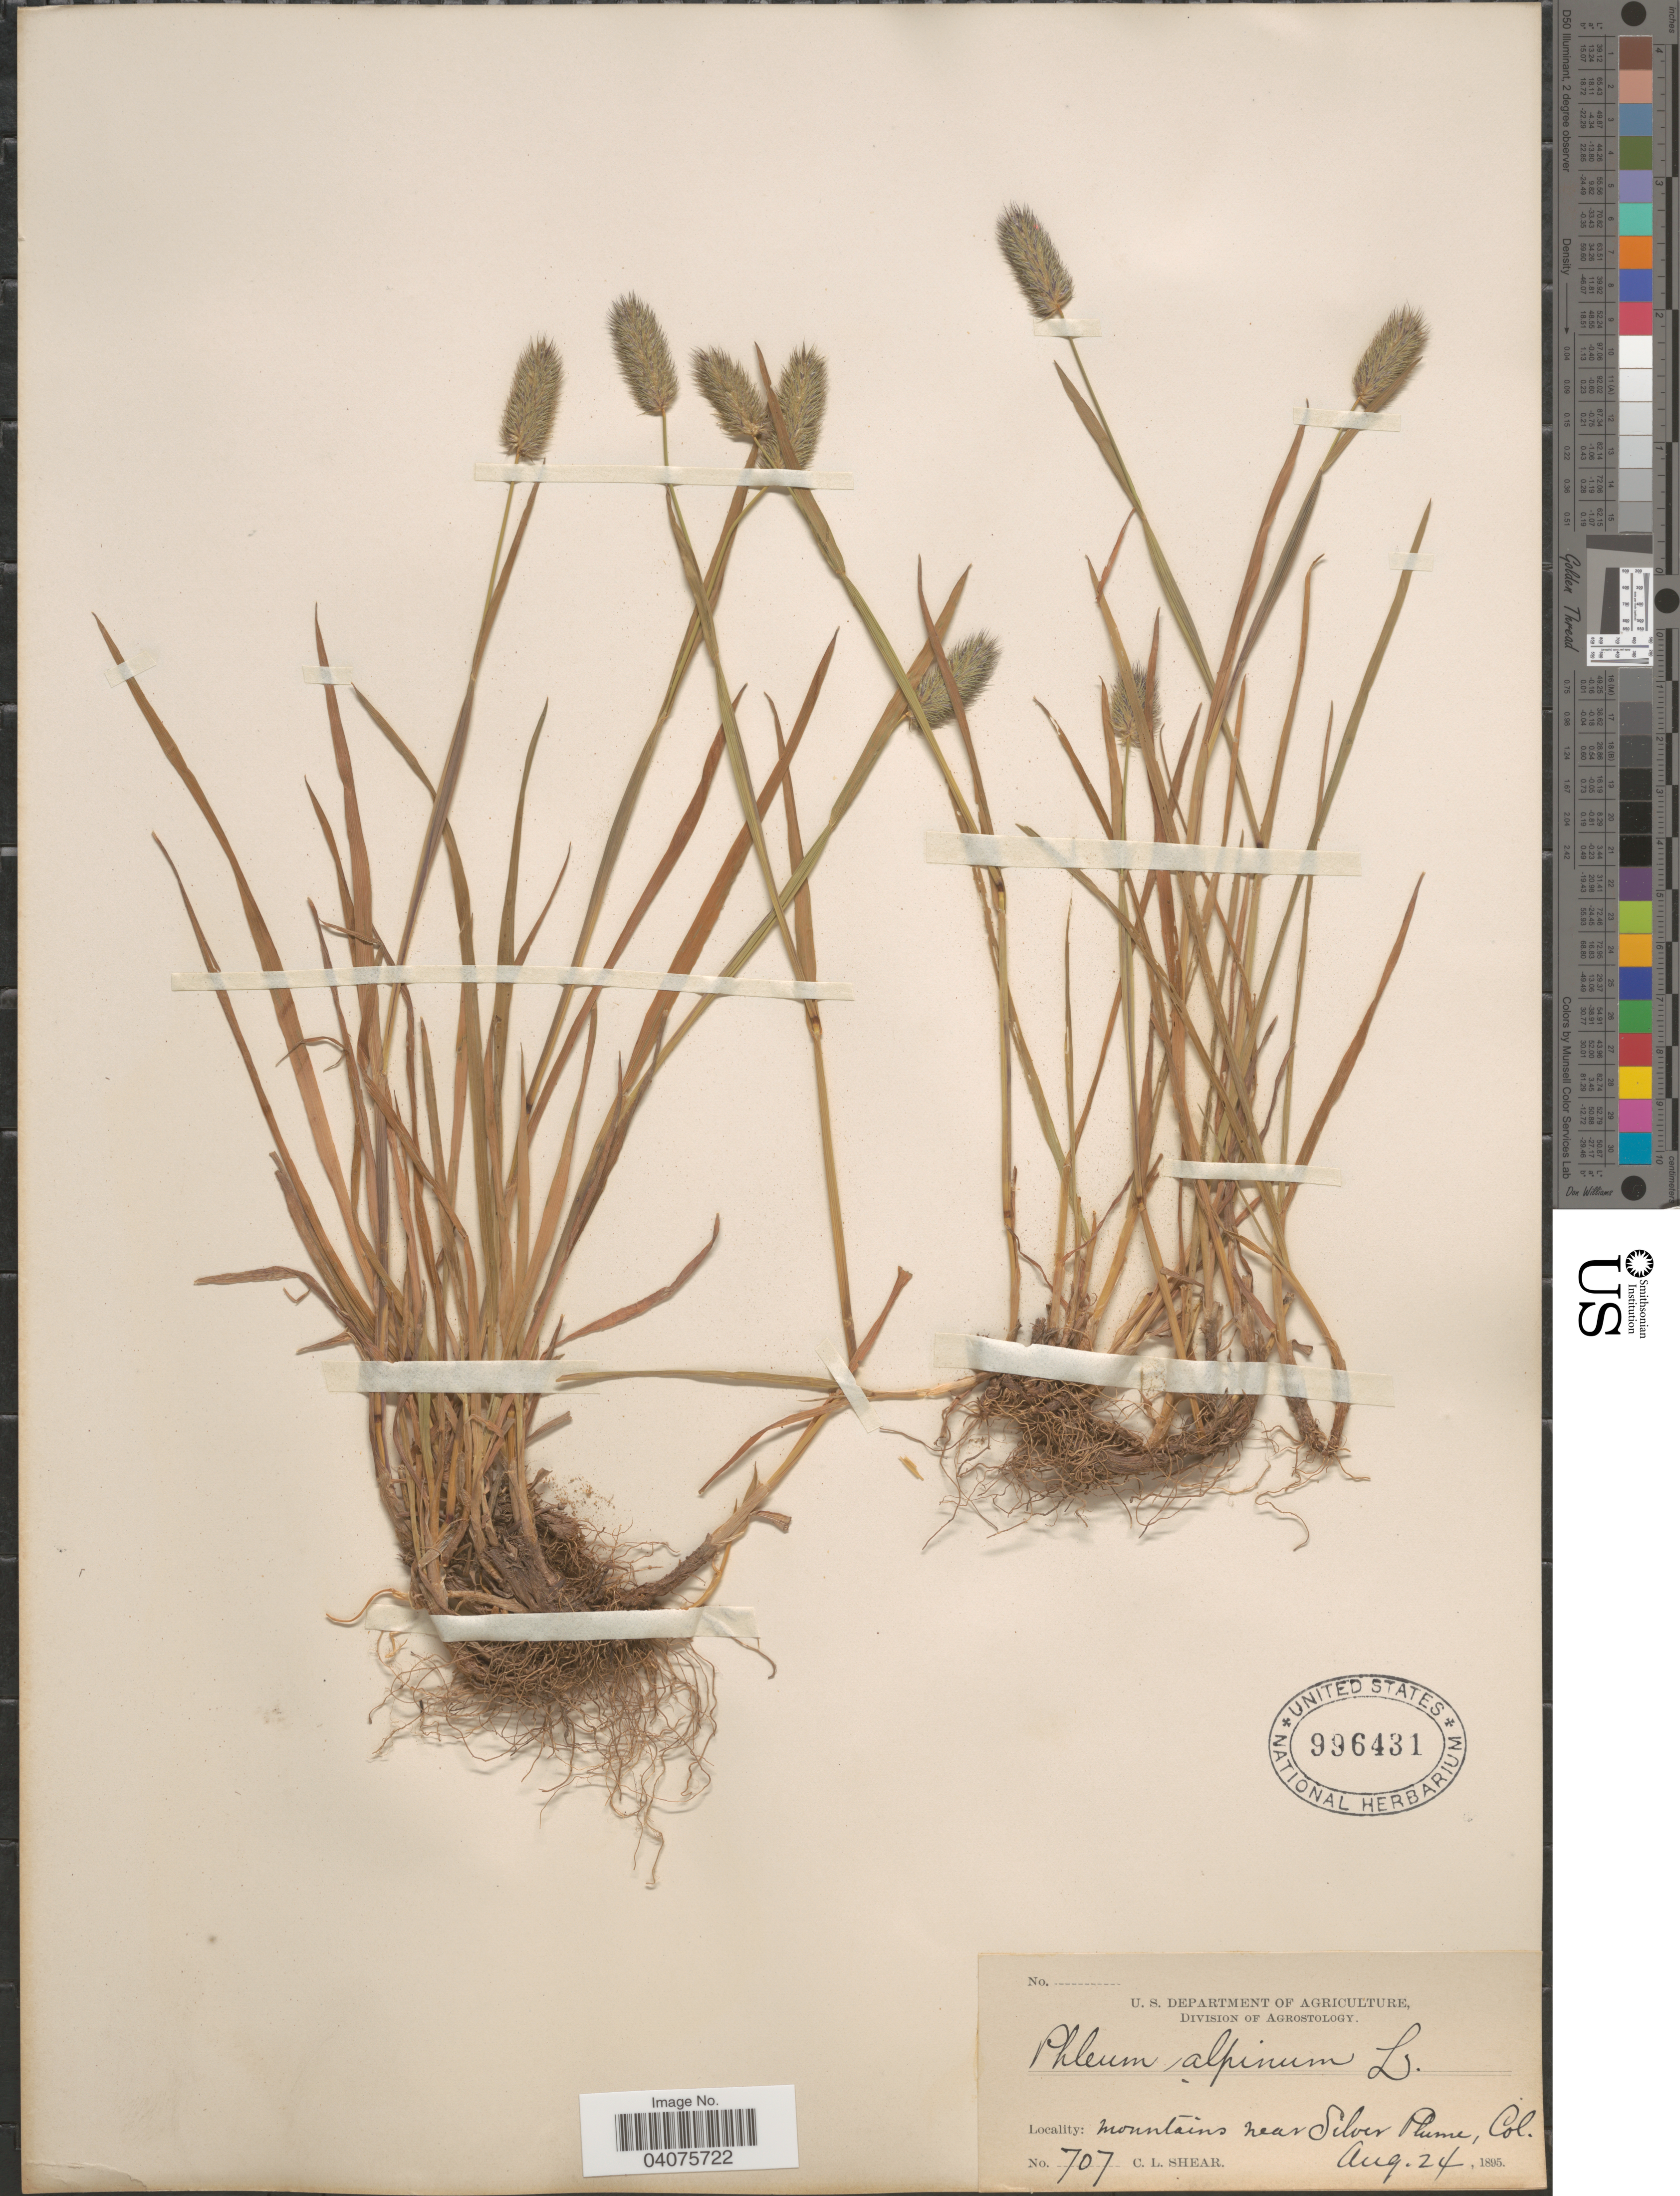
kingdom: Plantae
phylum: Tracheophyta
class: Liliopsida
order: Poales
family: Poaceae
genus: Phleum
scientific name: Phleum alpinum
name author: L.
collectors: C. L. Shear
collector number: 707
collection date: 1895-08-24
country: United States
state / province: Colorado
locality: Mountains near Silver Plume.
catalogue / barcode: US 996431